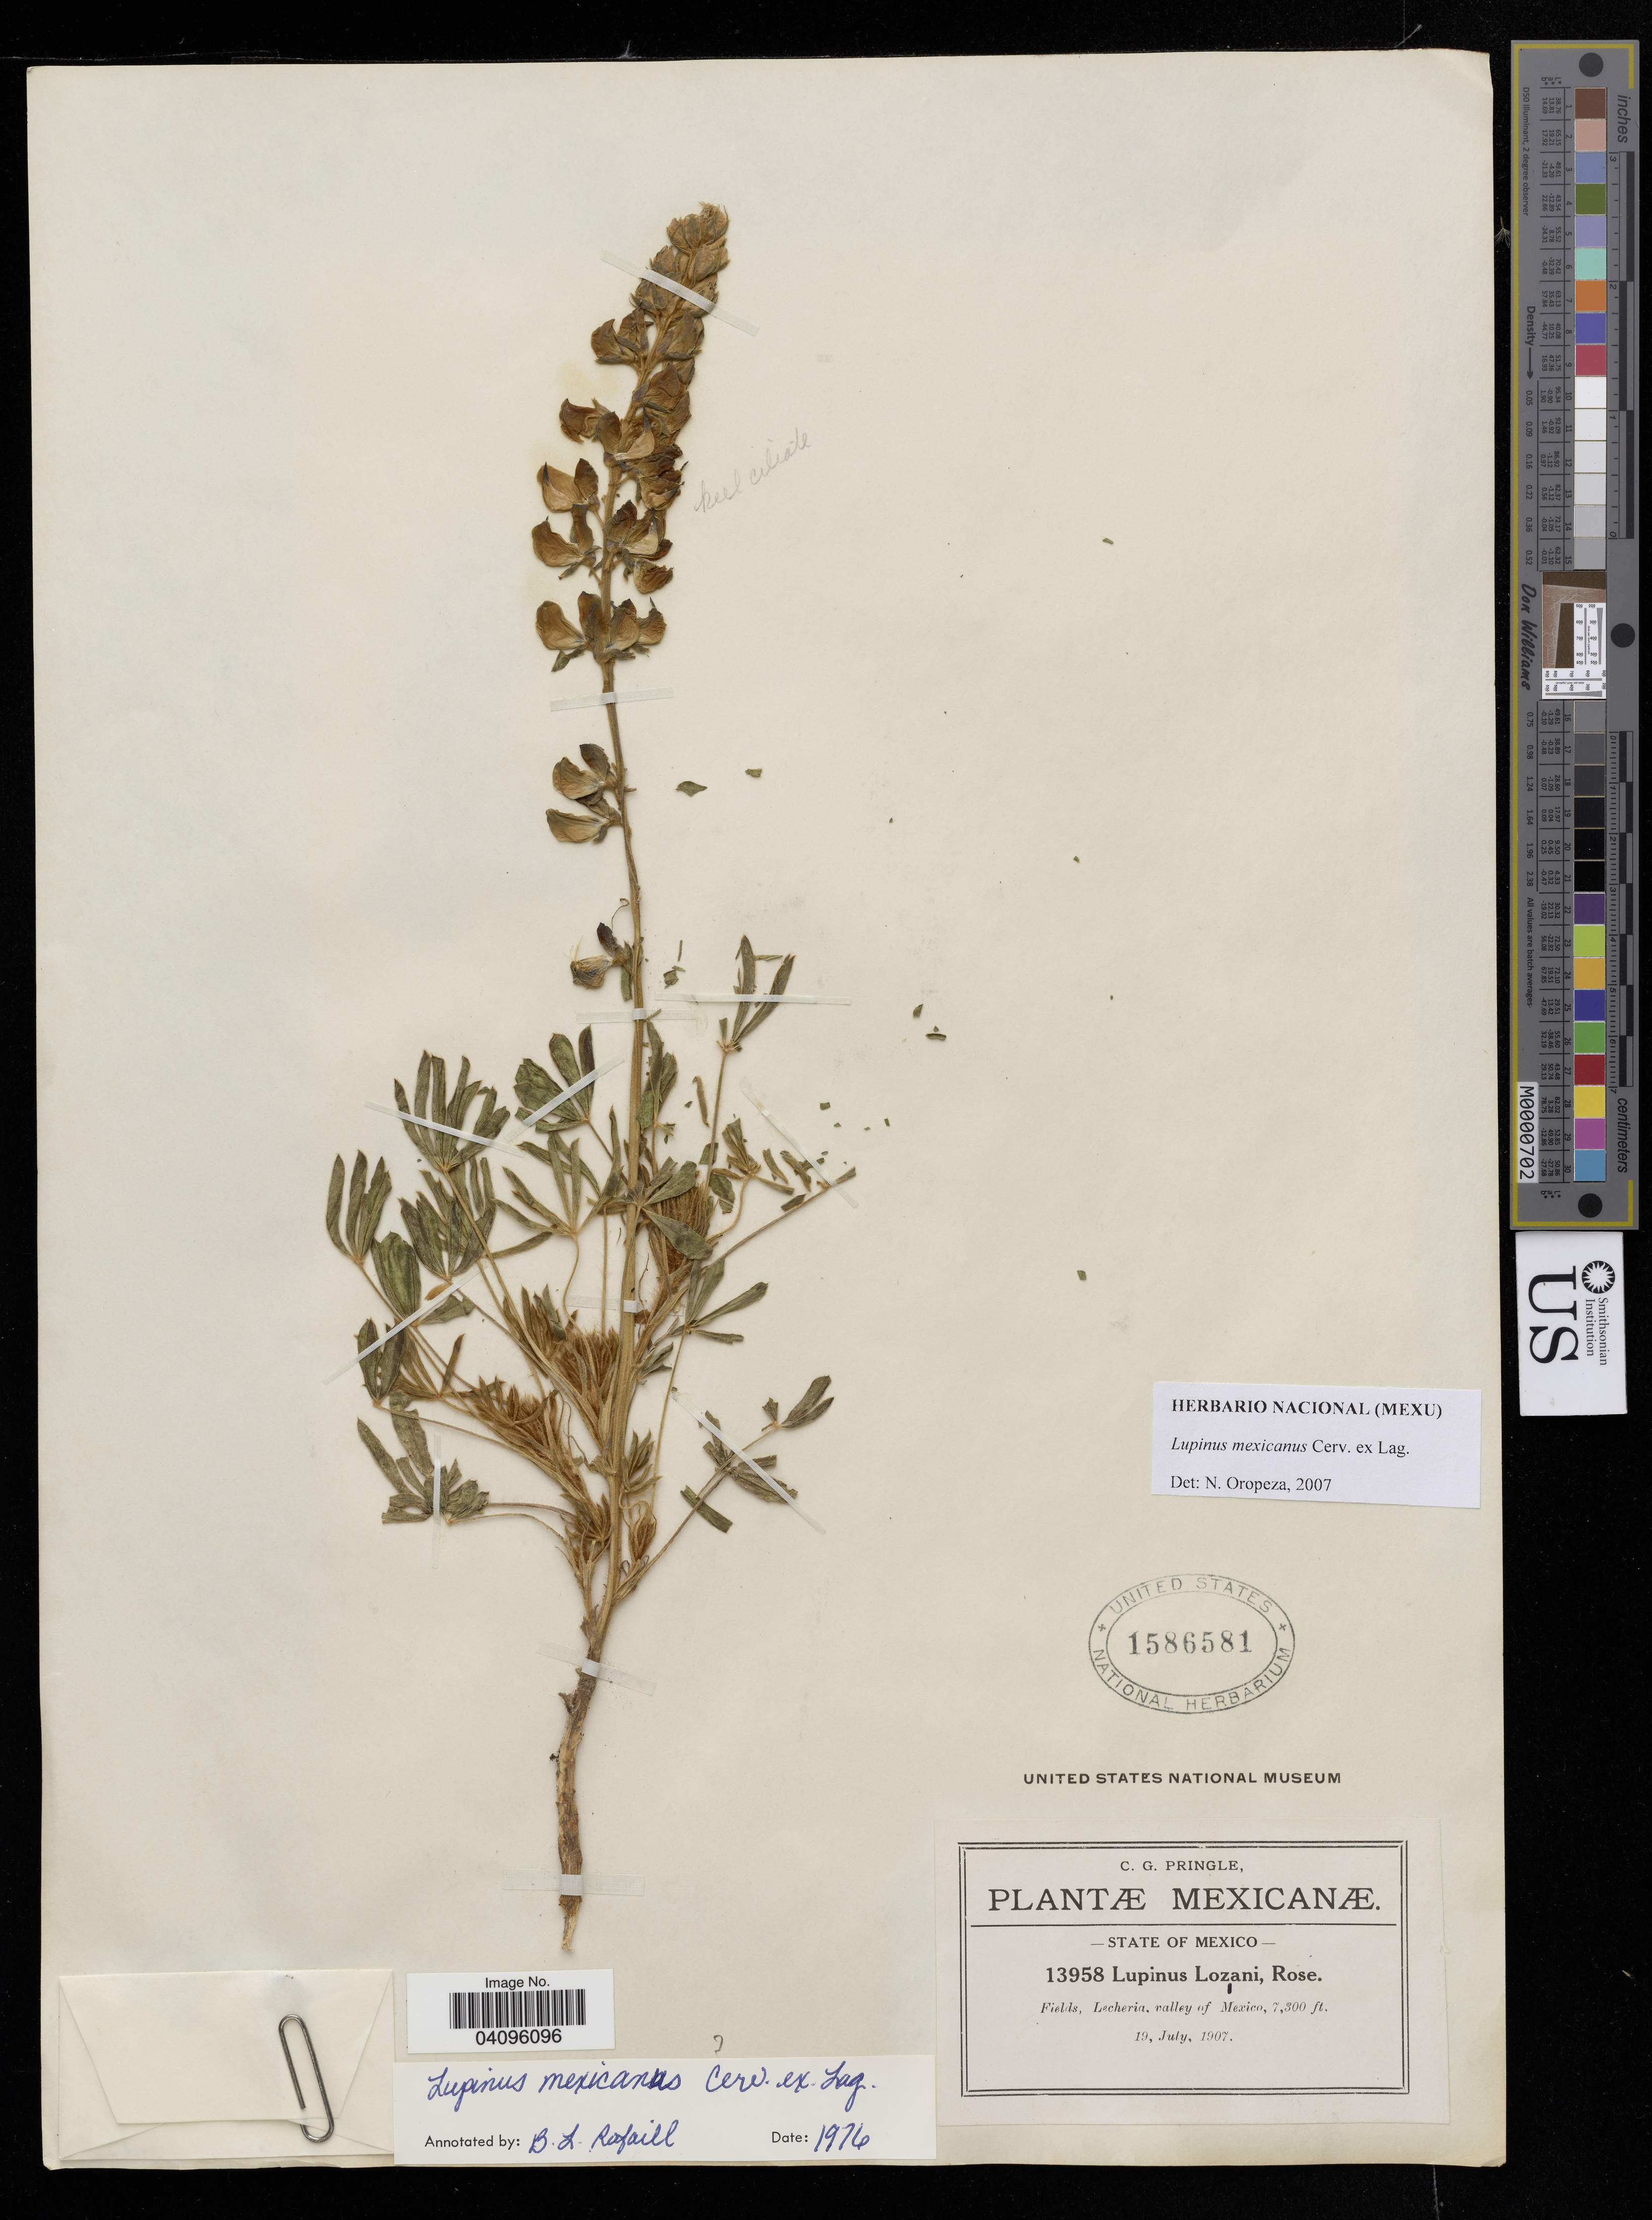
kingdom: Plantae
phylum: Tracheophyta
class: Magnoliopsida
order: Fabales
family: Fabaceae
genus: Lupinus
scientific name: Lupinus mexicanus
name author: Cerv. ex Lag.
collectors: C. G. Pringle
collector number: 13958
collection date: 1907-07-19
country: Mexico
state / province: México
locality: Fields, Lecheria. valley of Mexico.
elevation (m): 2225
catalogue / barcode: US 1586581